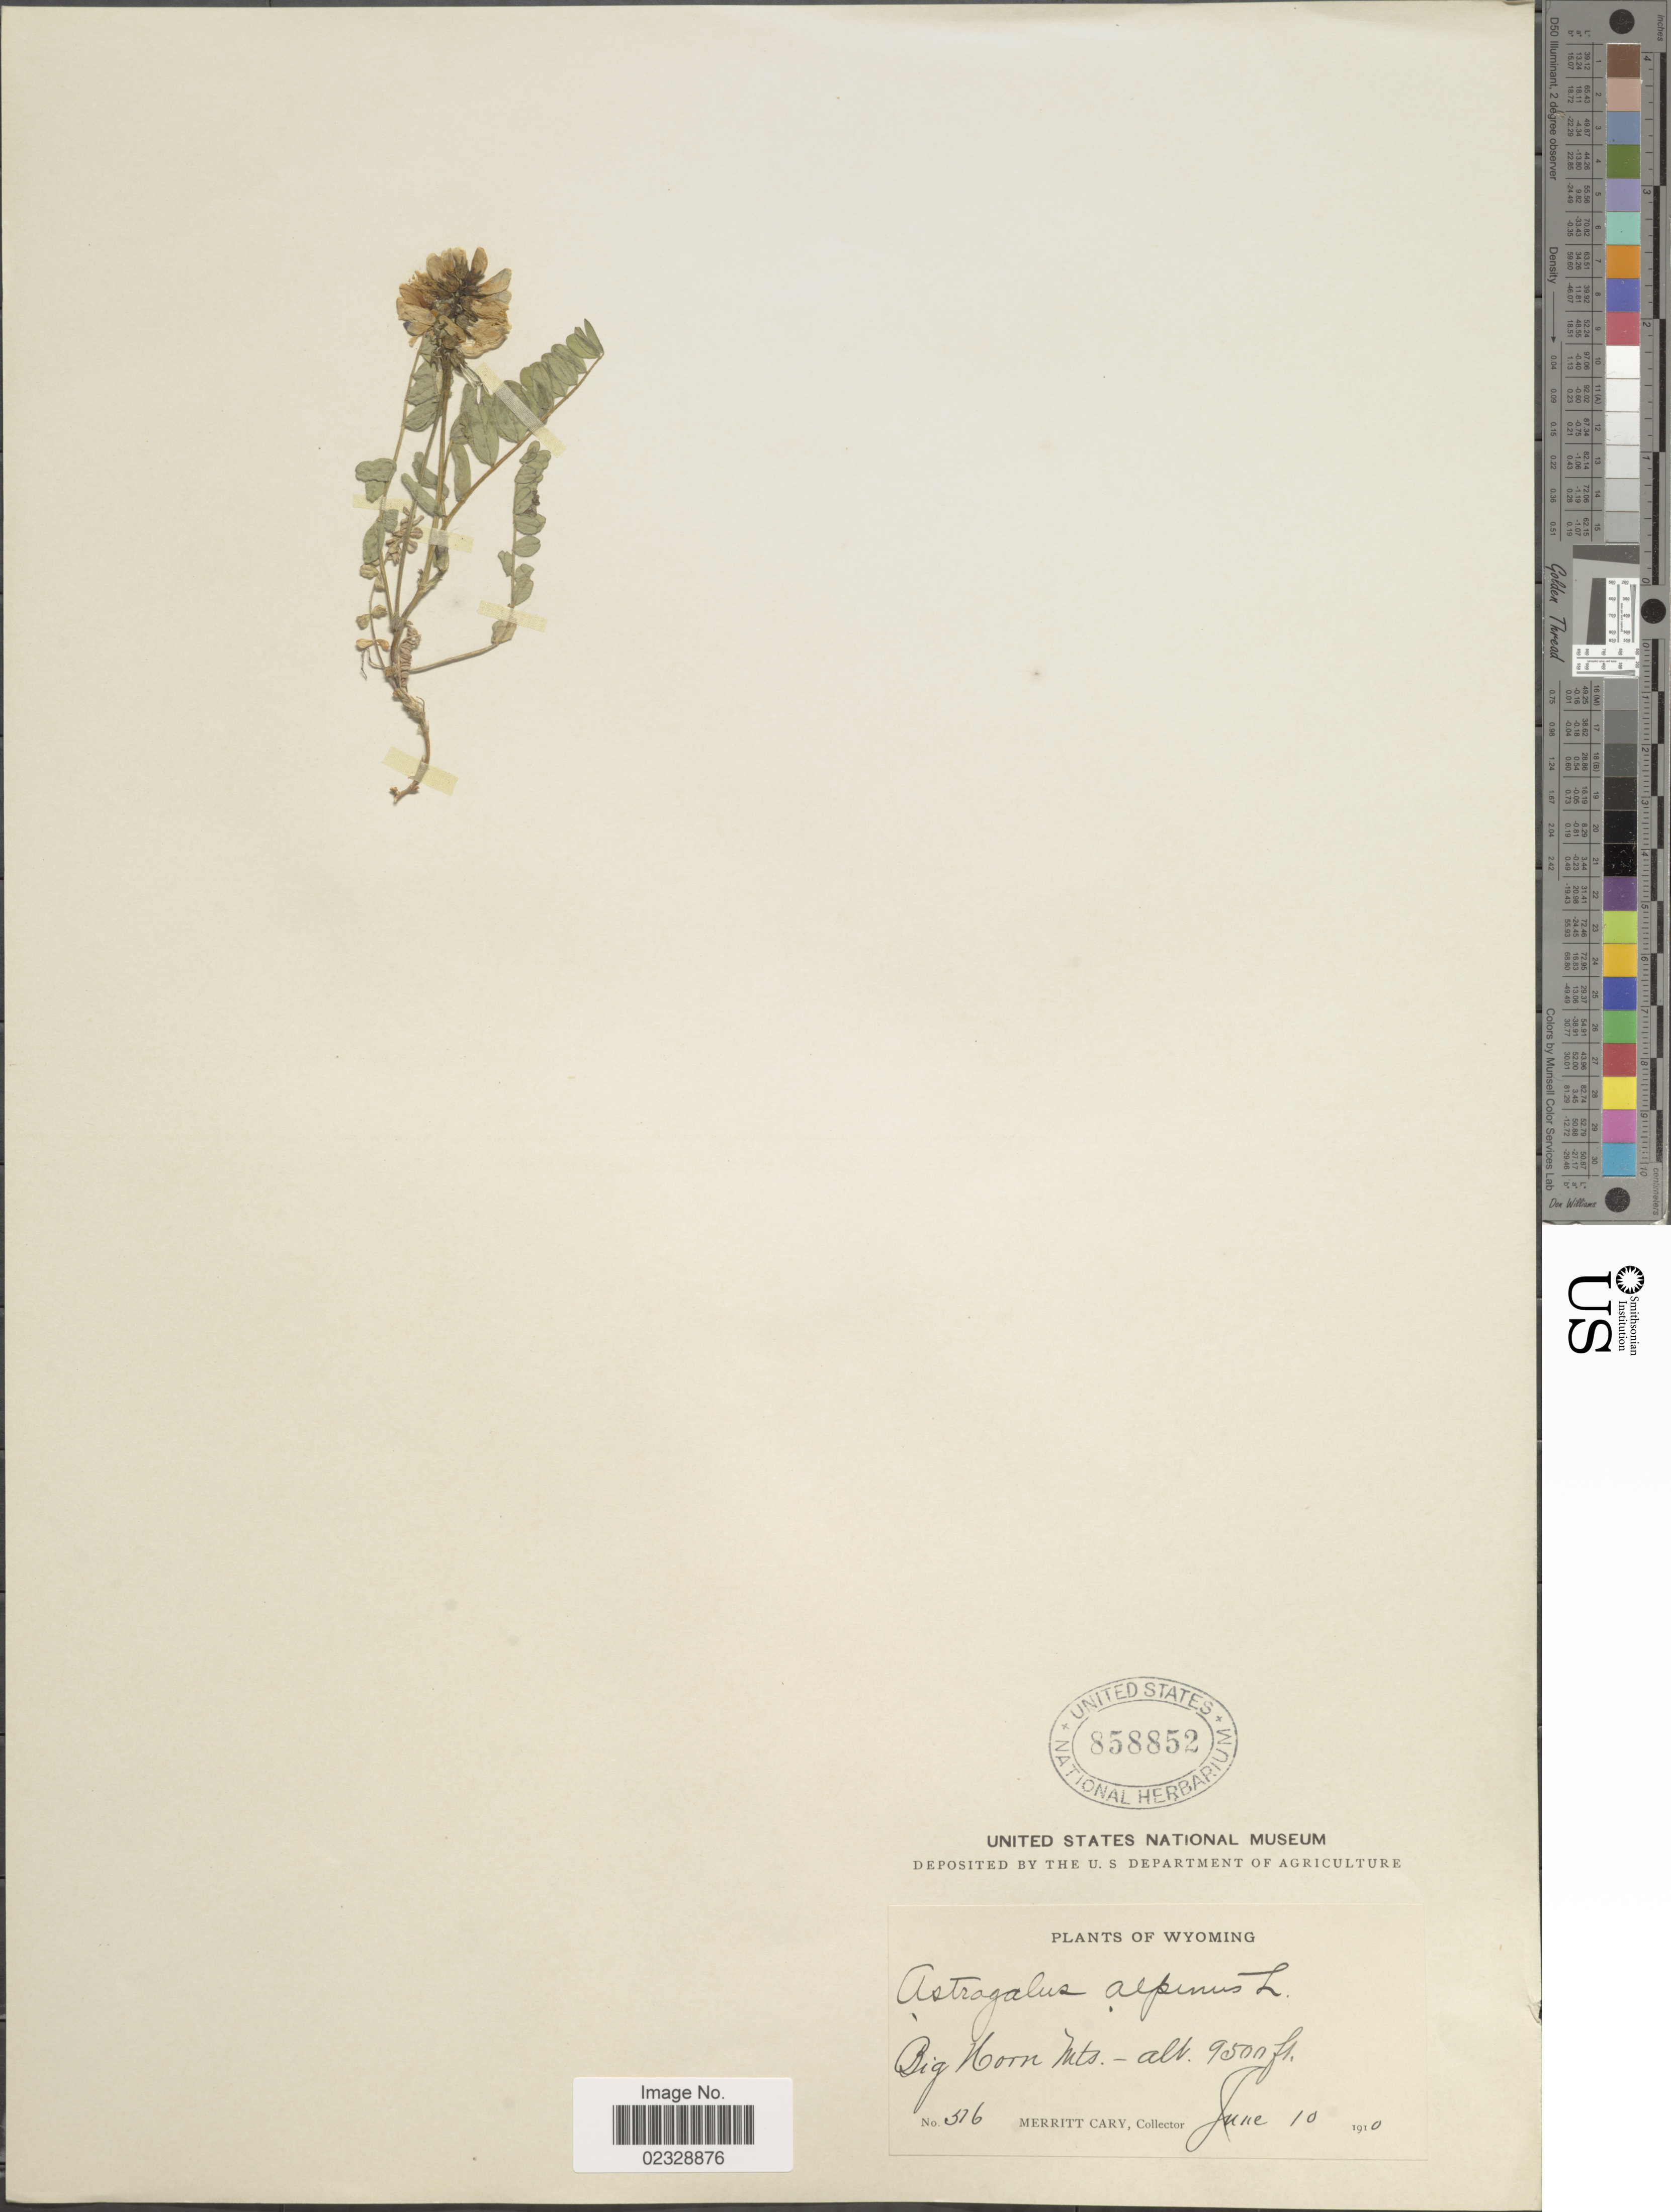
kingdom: Plantae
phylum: Tracheophyta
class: Magnoliopsida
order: Fabales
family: Fabaceae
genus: Astragalus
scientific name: Astragalus alpinus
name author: L.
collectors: M. Cary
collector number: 516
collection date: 1910-06-10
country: United States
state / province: Wyoming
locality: Big Horn Mts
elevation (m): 2896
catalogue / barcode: US 858852